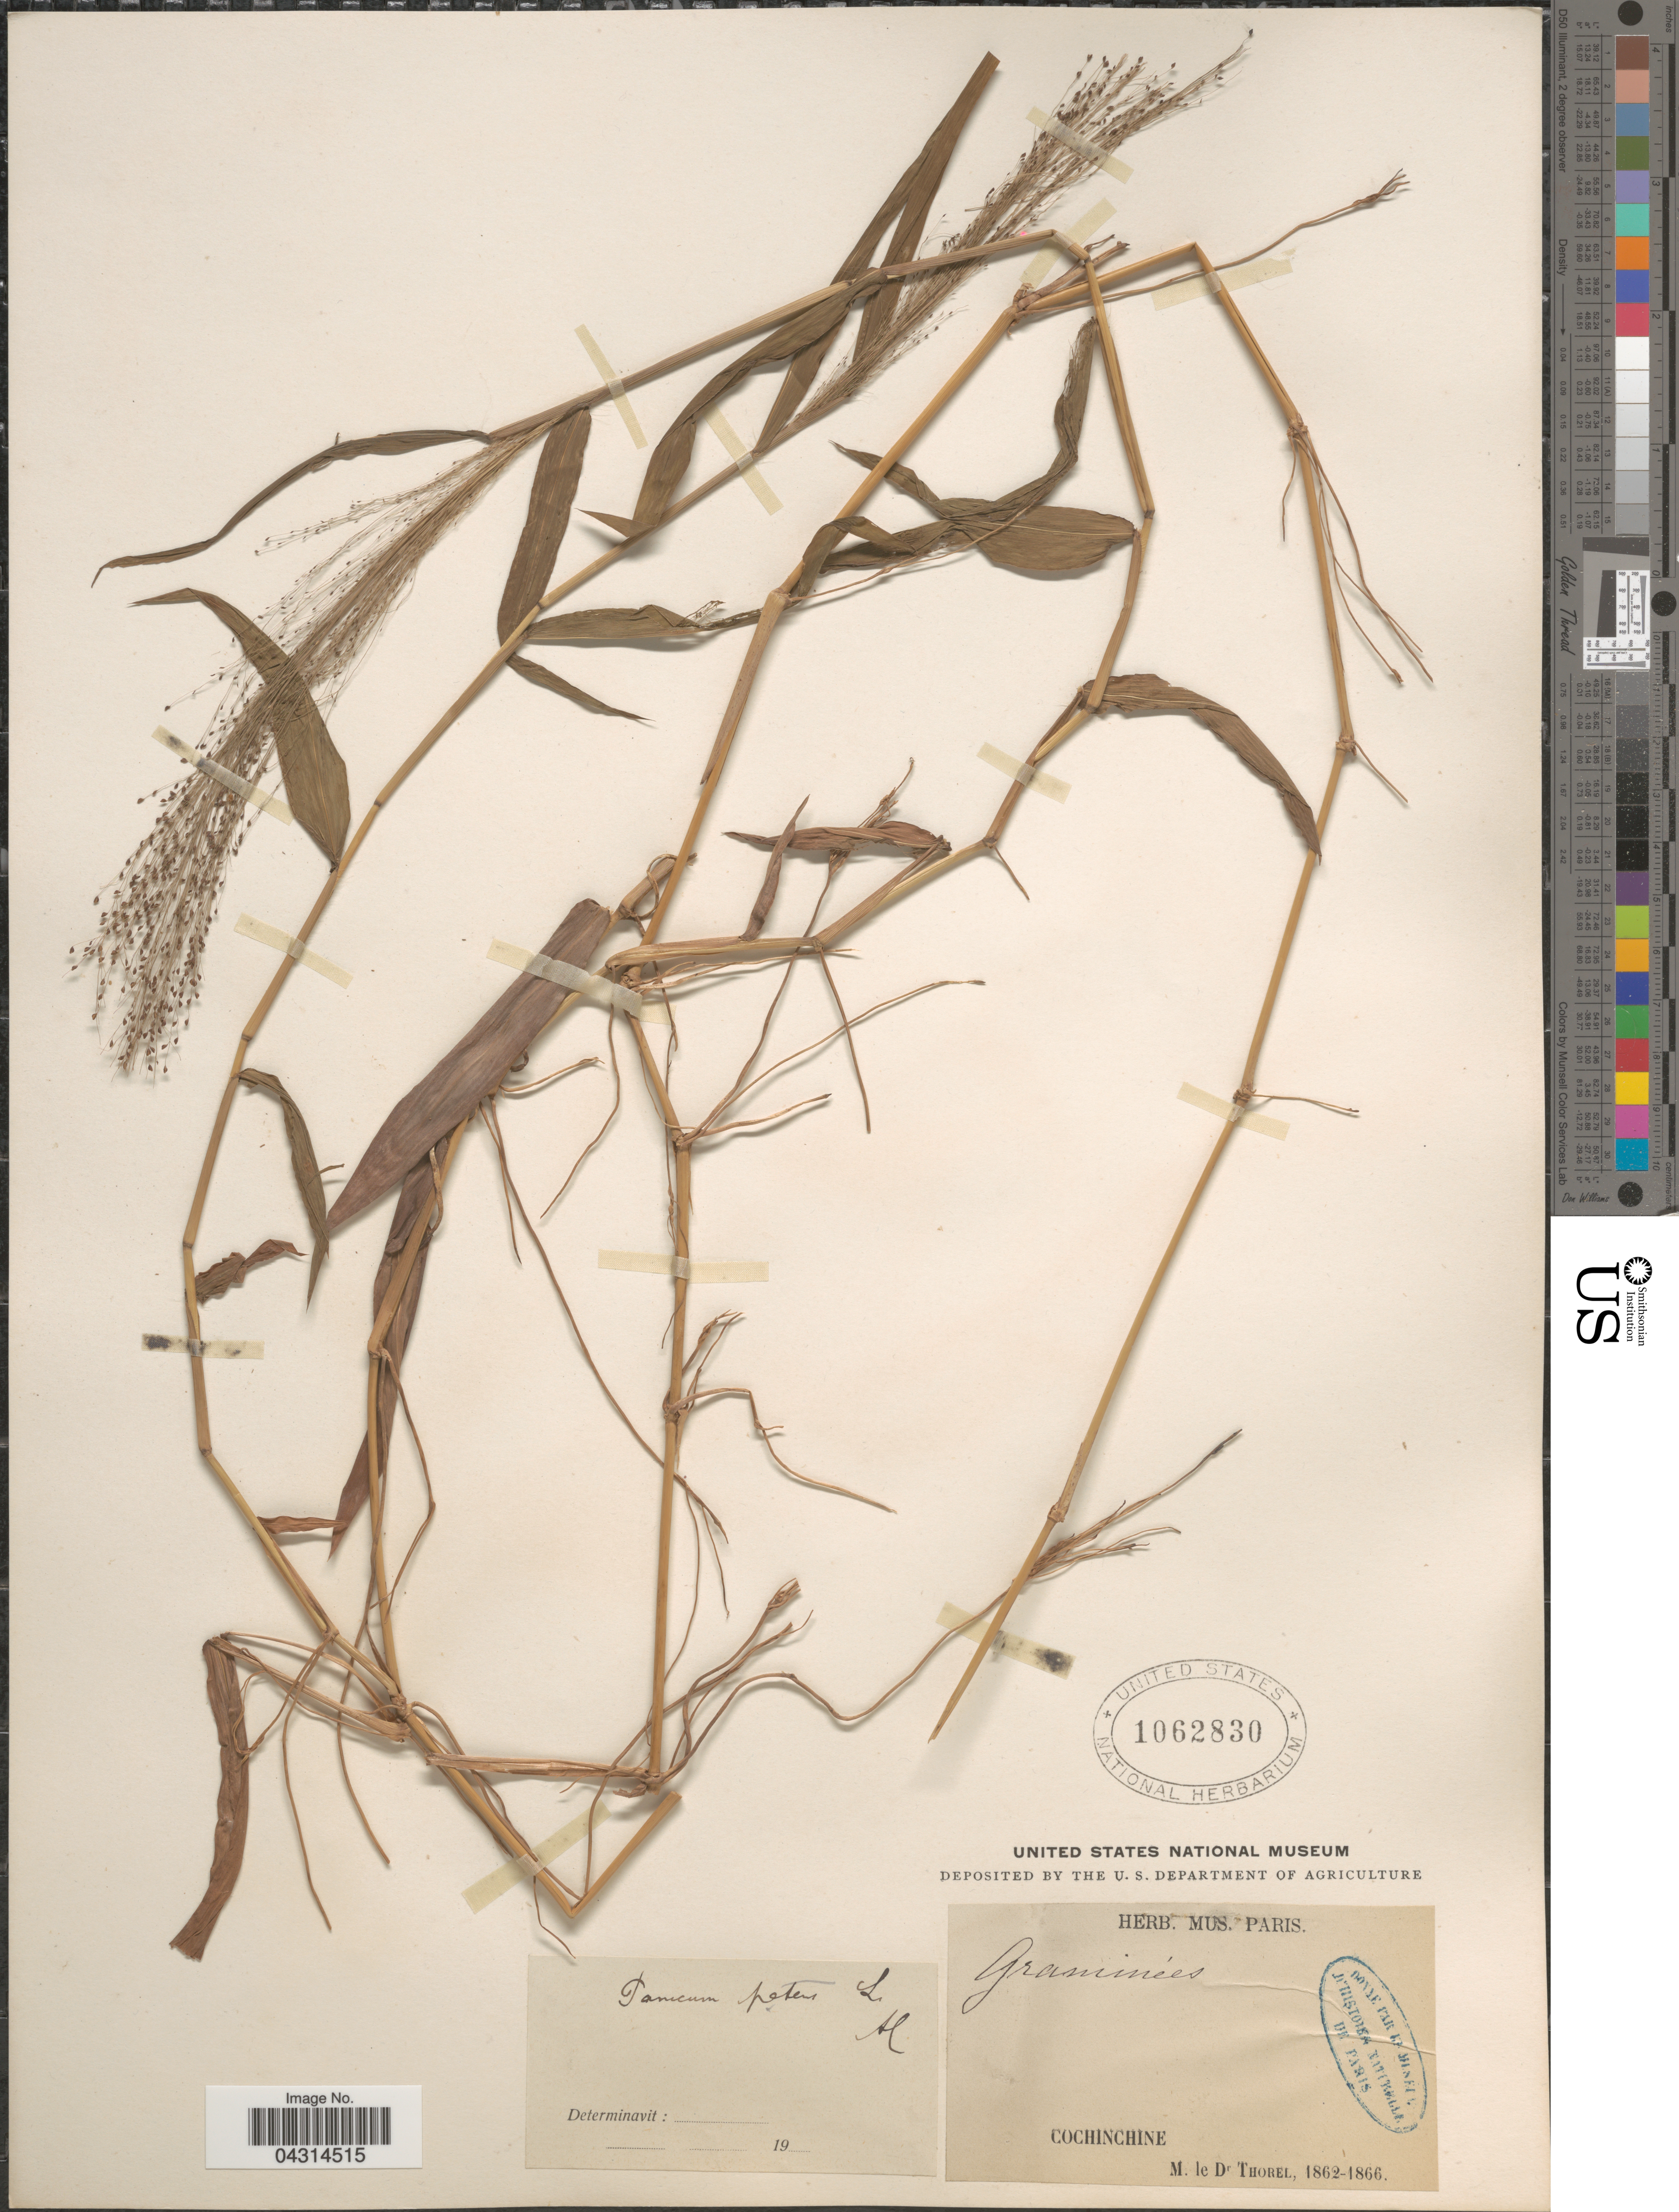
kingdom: Plantae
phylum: Tracheophyta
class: Liliopsida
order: Poales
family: Poaceae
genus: Cyrtococcum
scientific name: Cyrtococcum sp.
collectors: Thorel, M. "M. [=Monsieur] Thorel" DO NOT USE (error for C. Thorel)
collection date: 1862/1866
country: Vietnam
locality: Cochinchine.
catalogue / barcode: US 1062830